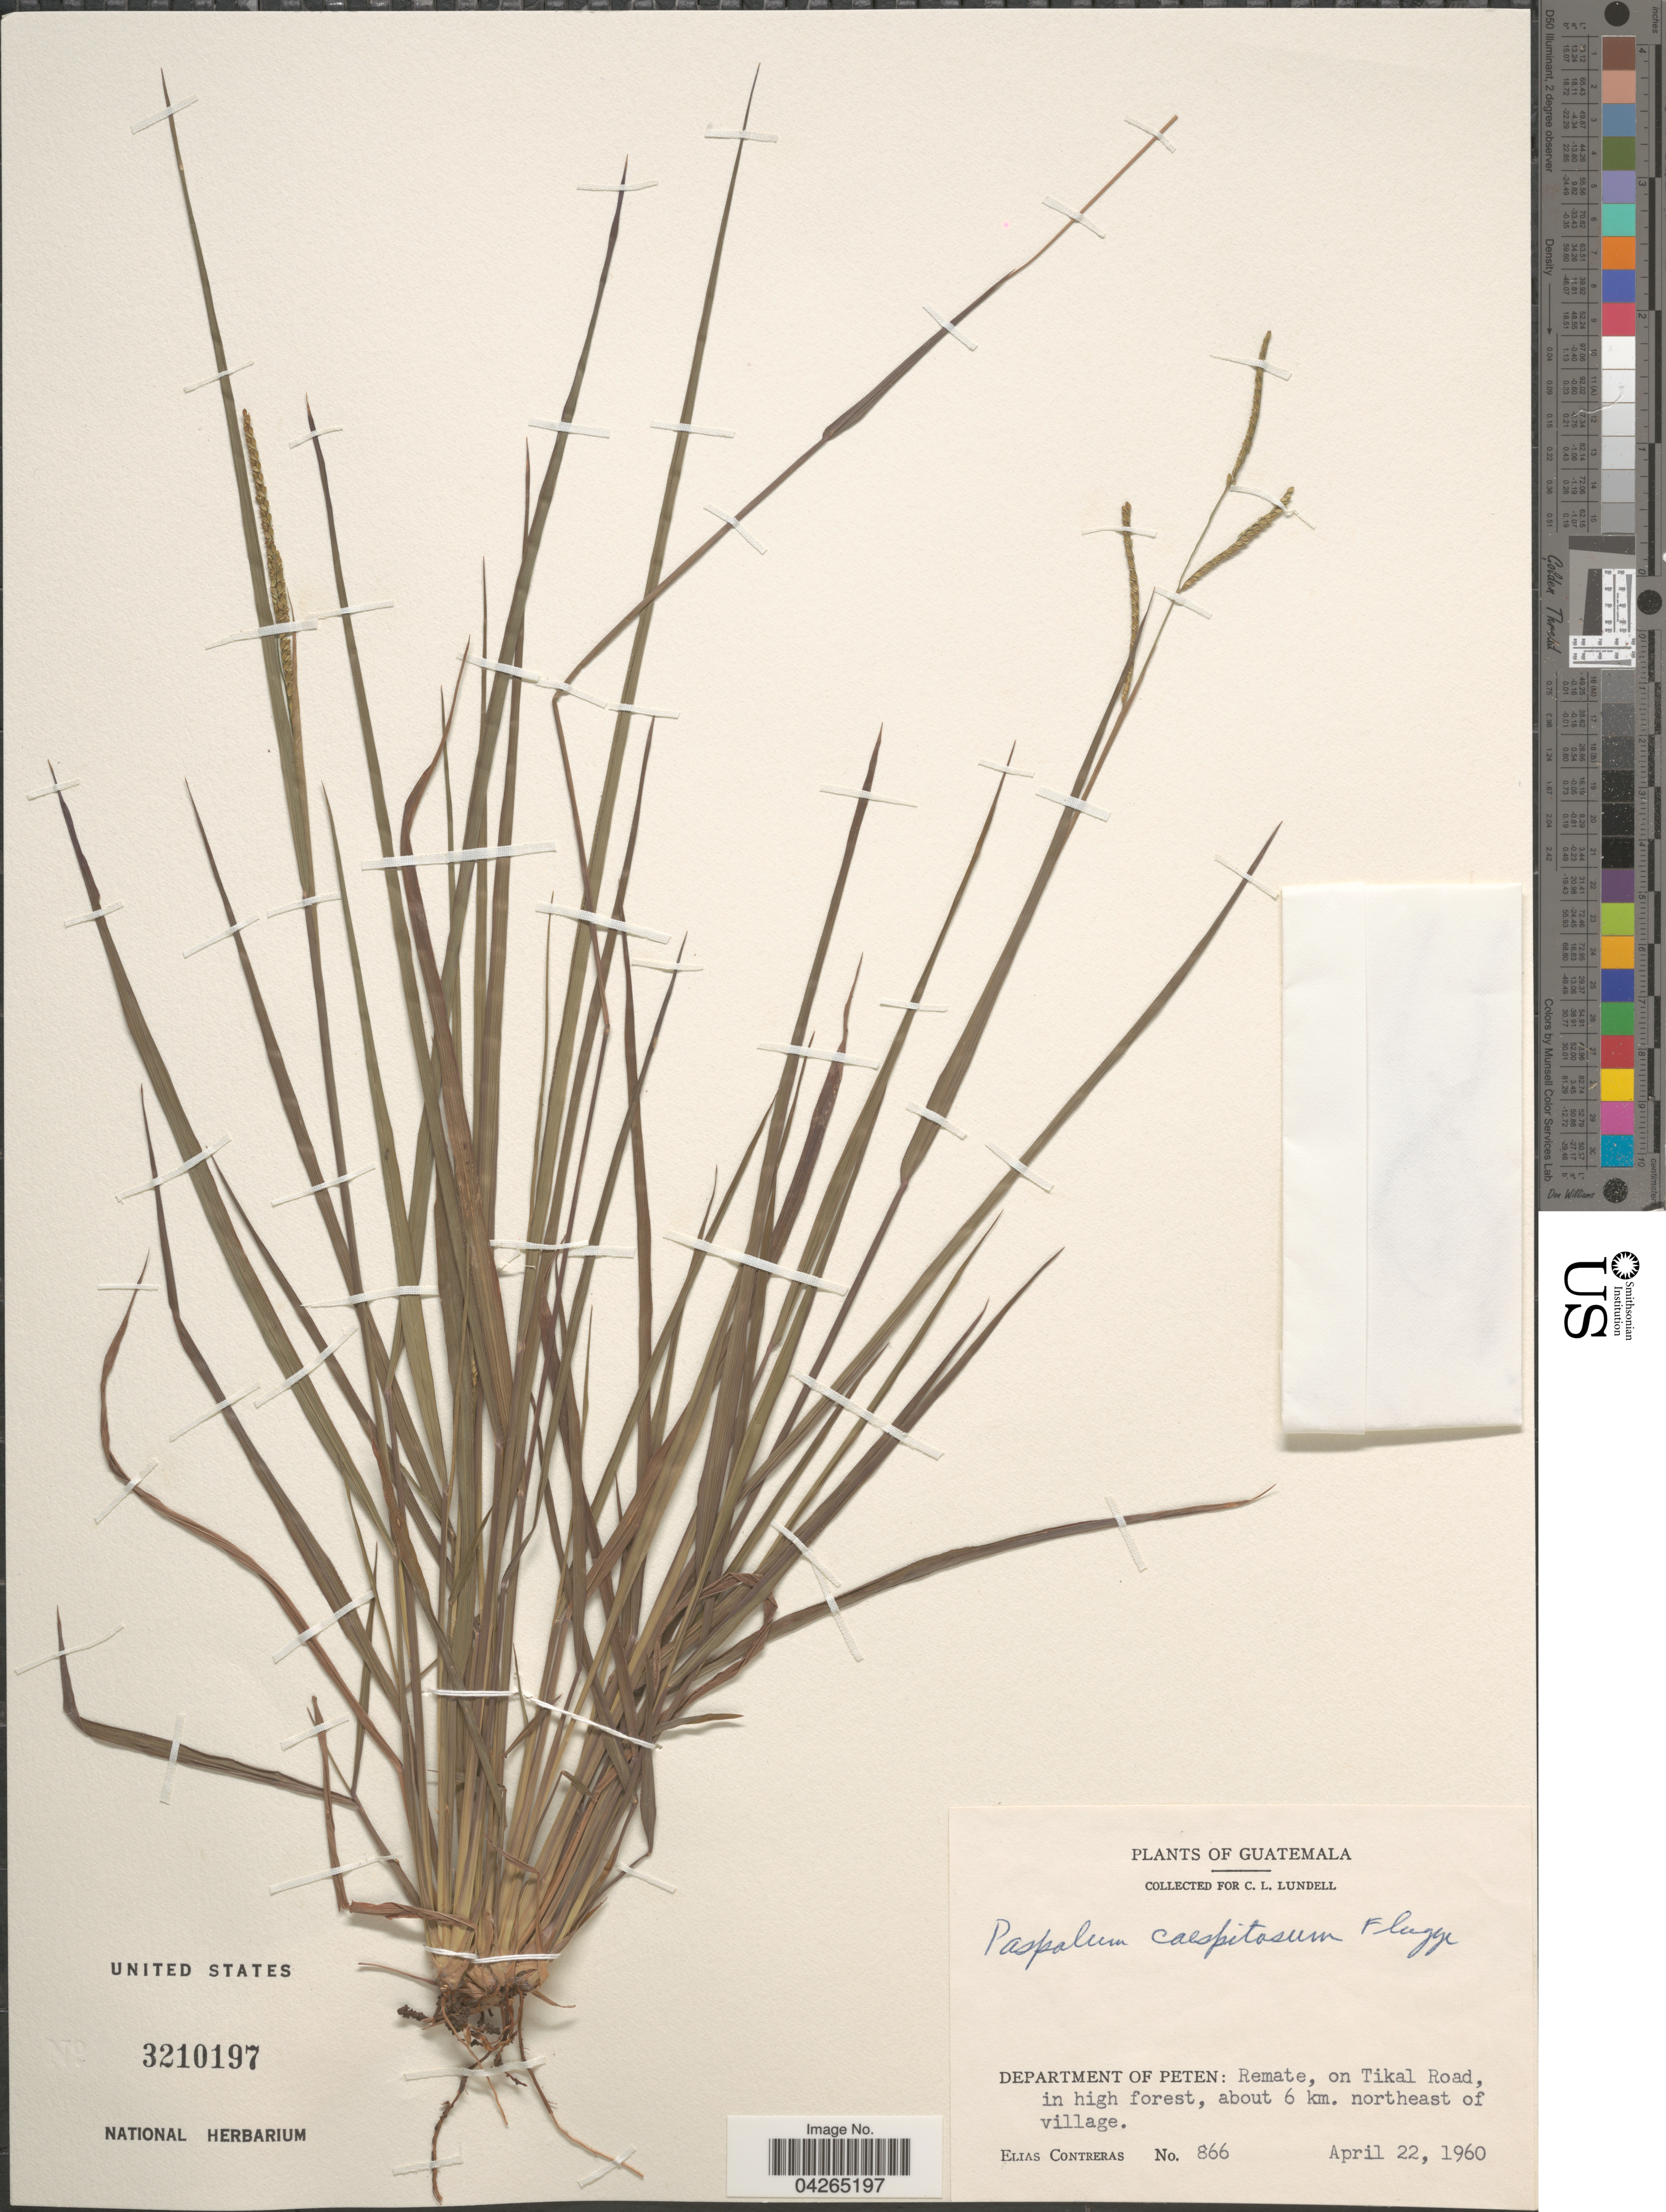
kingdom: Plantae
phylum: Tracheophyta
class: Liliopsida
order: Poales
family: Poaceae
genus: Paspalum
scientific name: Paspalum caespitosum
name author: Flüggé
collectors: E. Contreras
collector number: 866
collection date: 1960-04-22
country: Guatemala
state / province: El Peten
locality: Department of Peten: Remate, on Tikal Road, in high forest, about 6 km. northeast of village.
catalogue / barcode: US 3210197